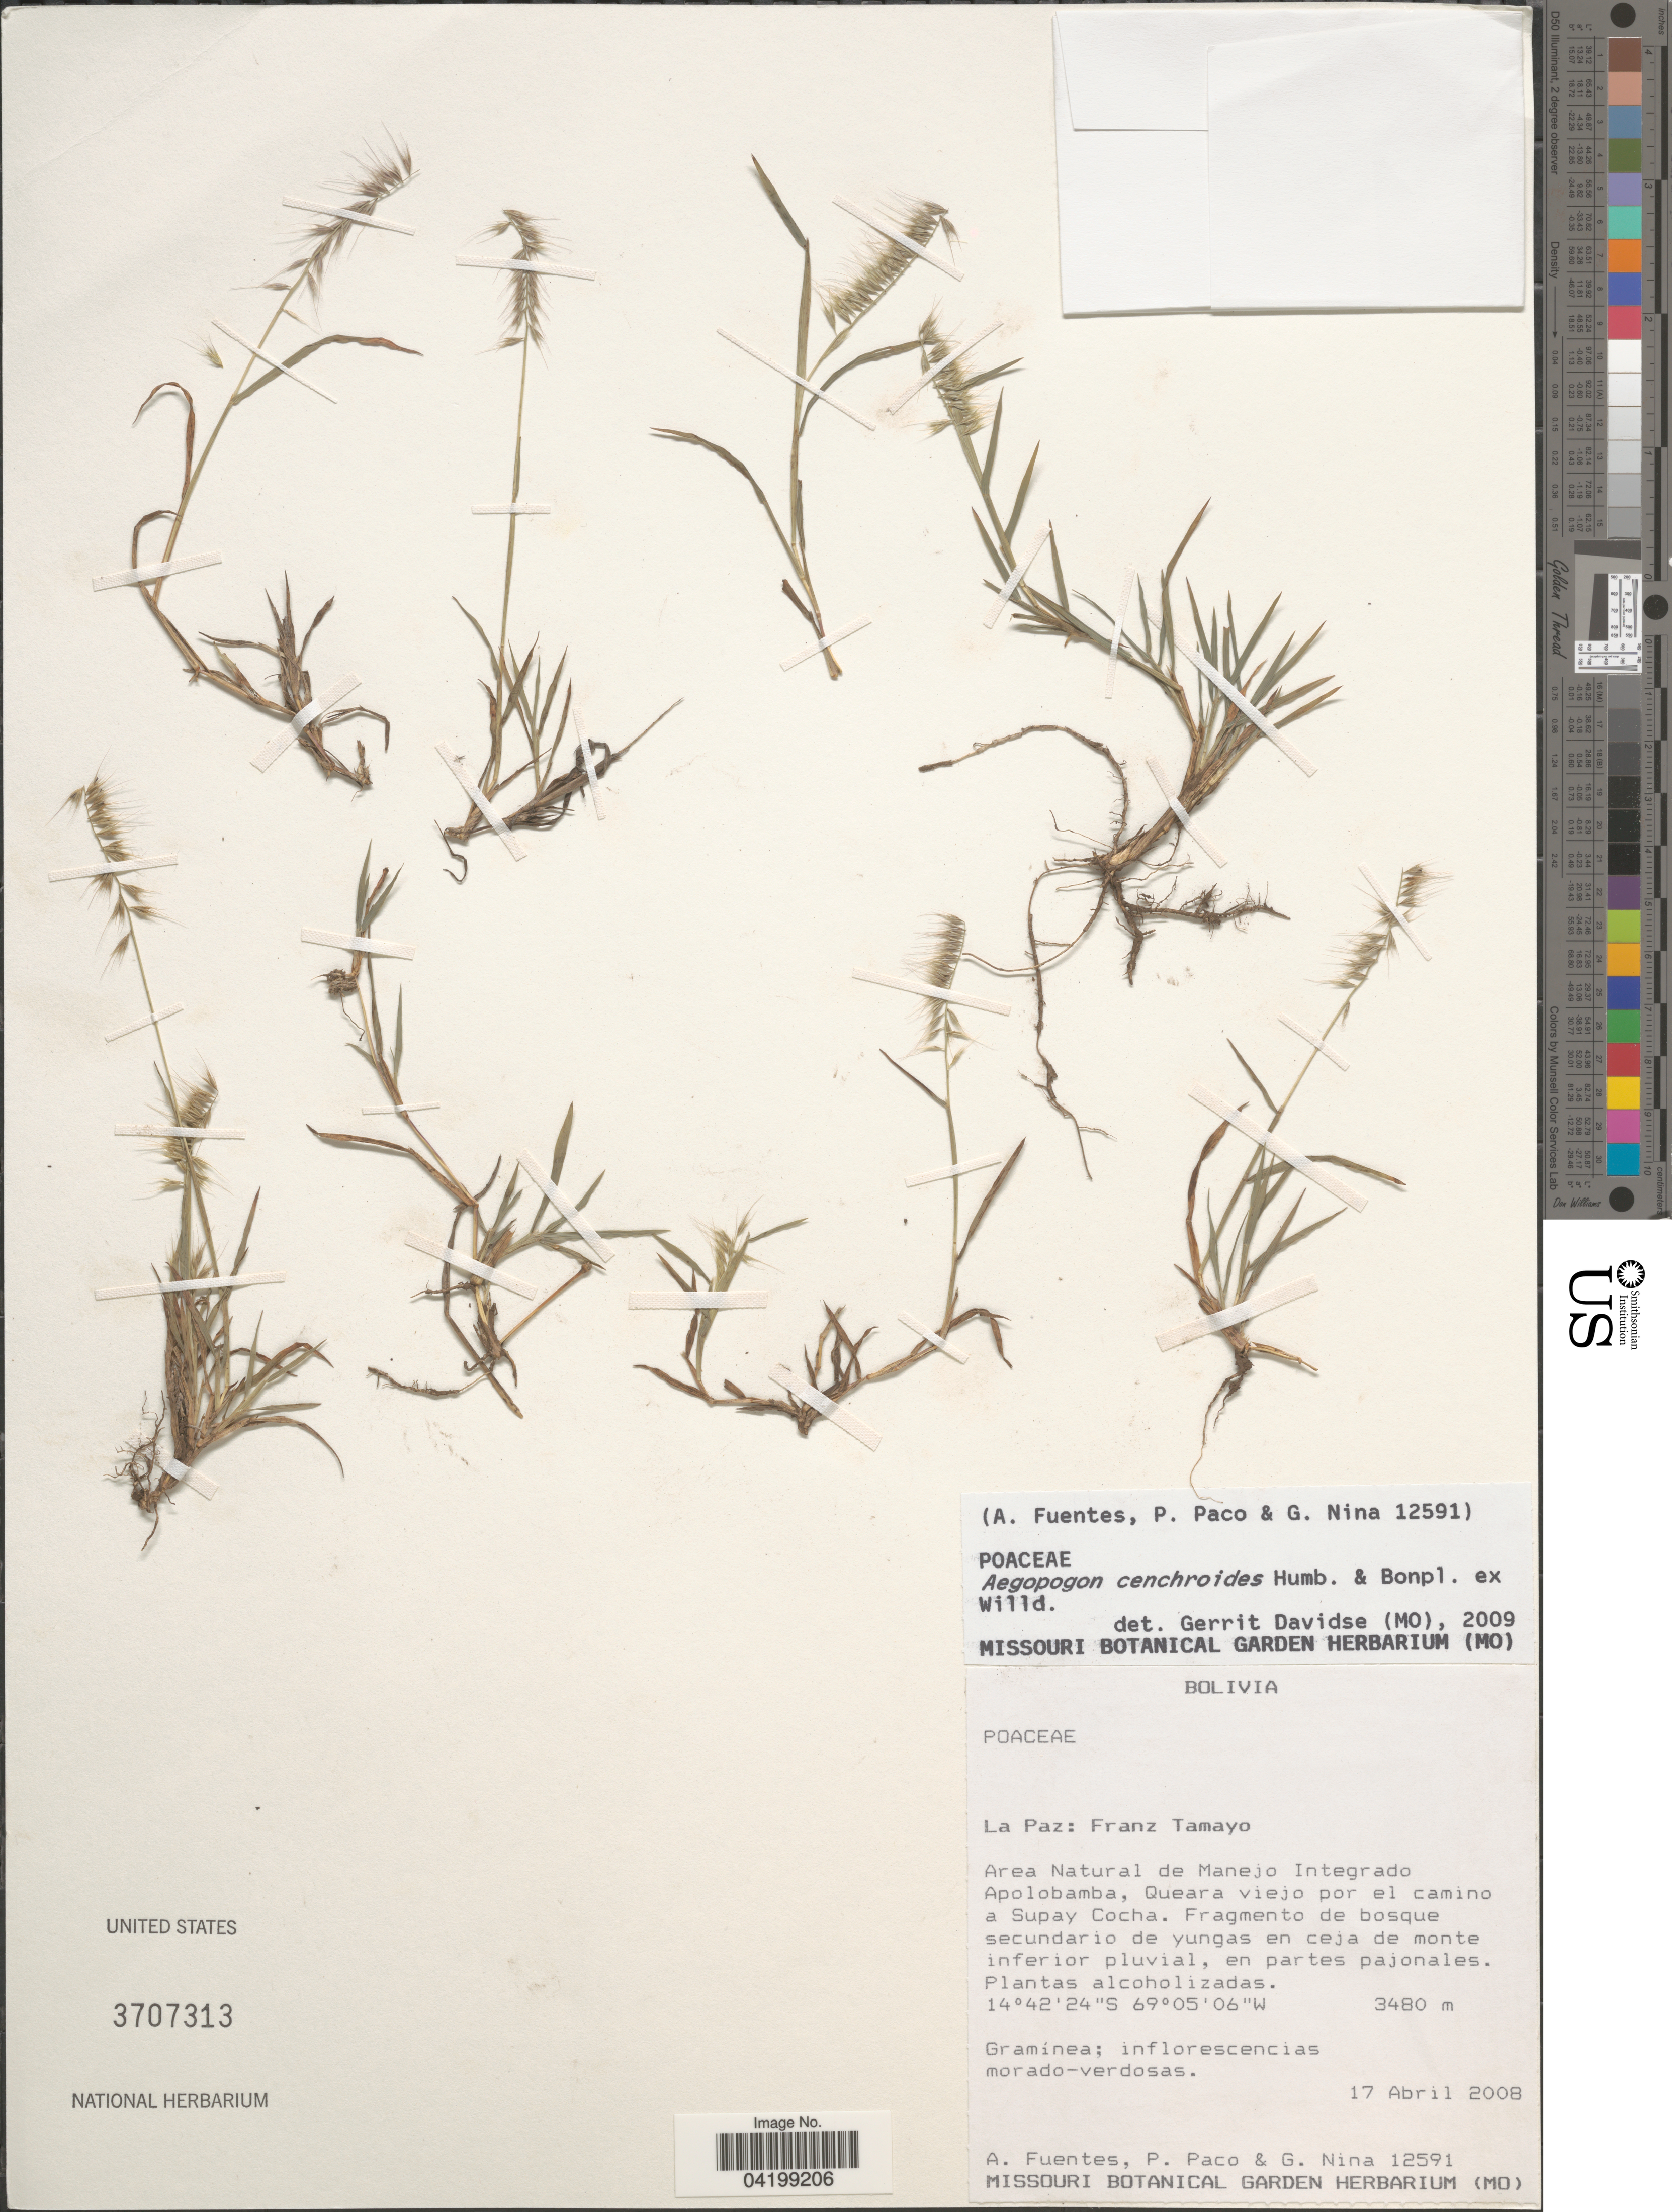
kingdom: Plantae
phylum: Tracheophyta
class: Liliopsida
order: Poales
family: Poaceae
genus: Muhlenbergia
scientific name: Muhlenbergia cenchroides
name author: (Humb. & Bonpl. ex Willd.) P.M. Peterson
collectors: A. Fuentes, P. Paco & G. Nina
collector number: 12591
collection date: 2008-04-17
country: Bolivia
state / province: La Paz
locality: Franz Tamayo. Area Natural de Manejo Integrado Apolobamba, Queara viejo por el camino a Supay Cocha. Fragmento de bosque secundario de yungas en ceja de monte inferior pluvial, en partes pajonales.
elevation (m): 3480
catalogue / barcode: US 3707313